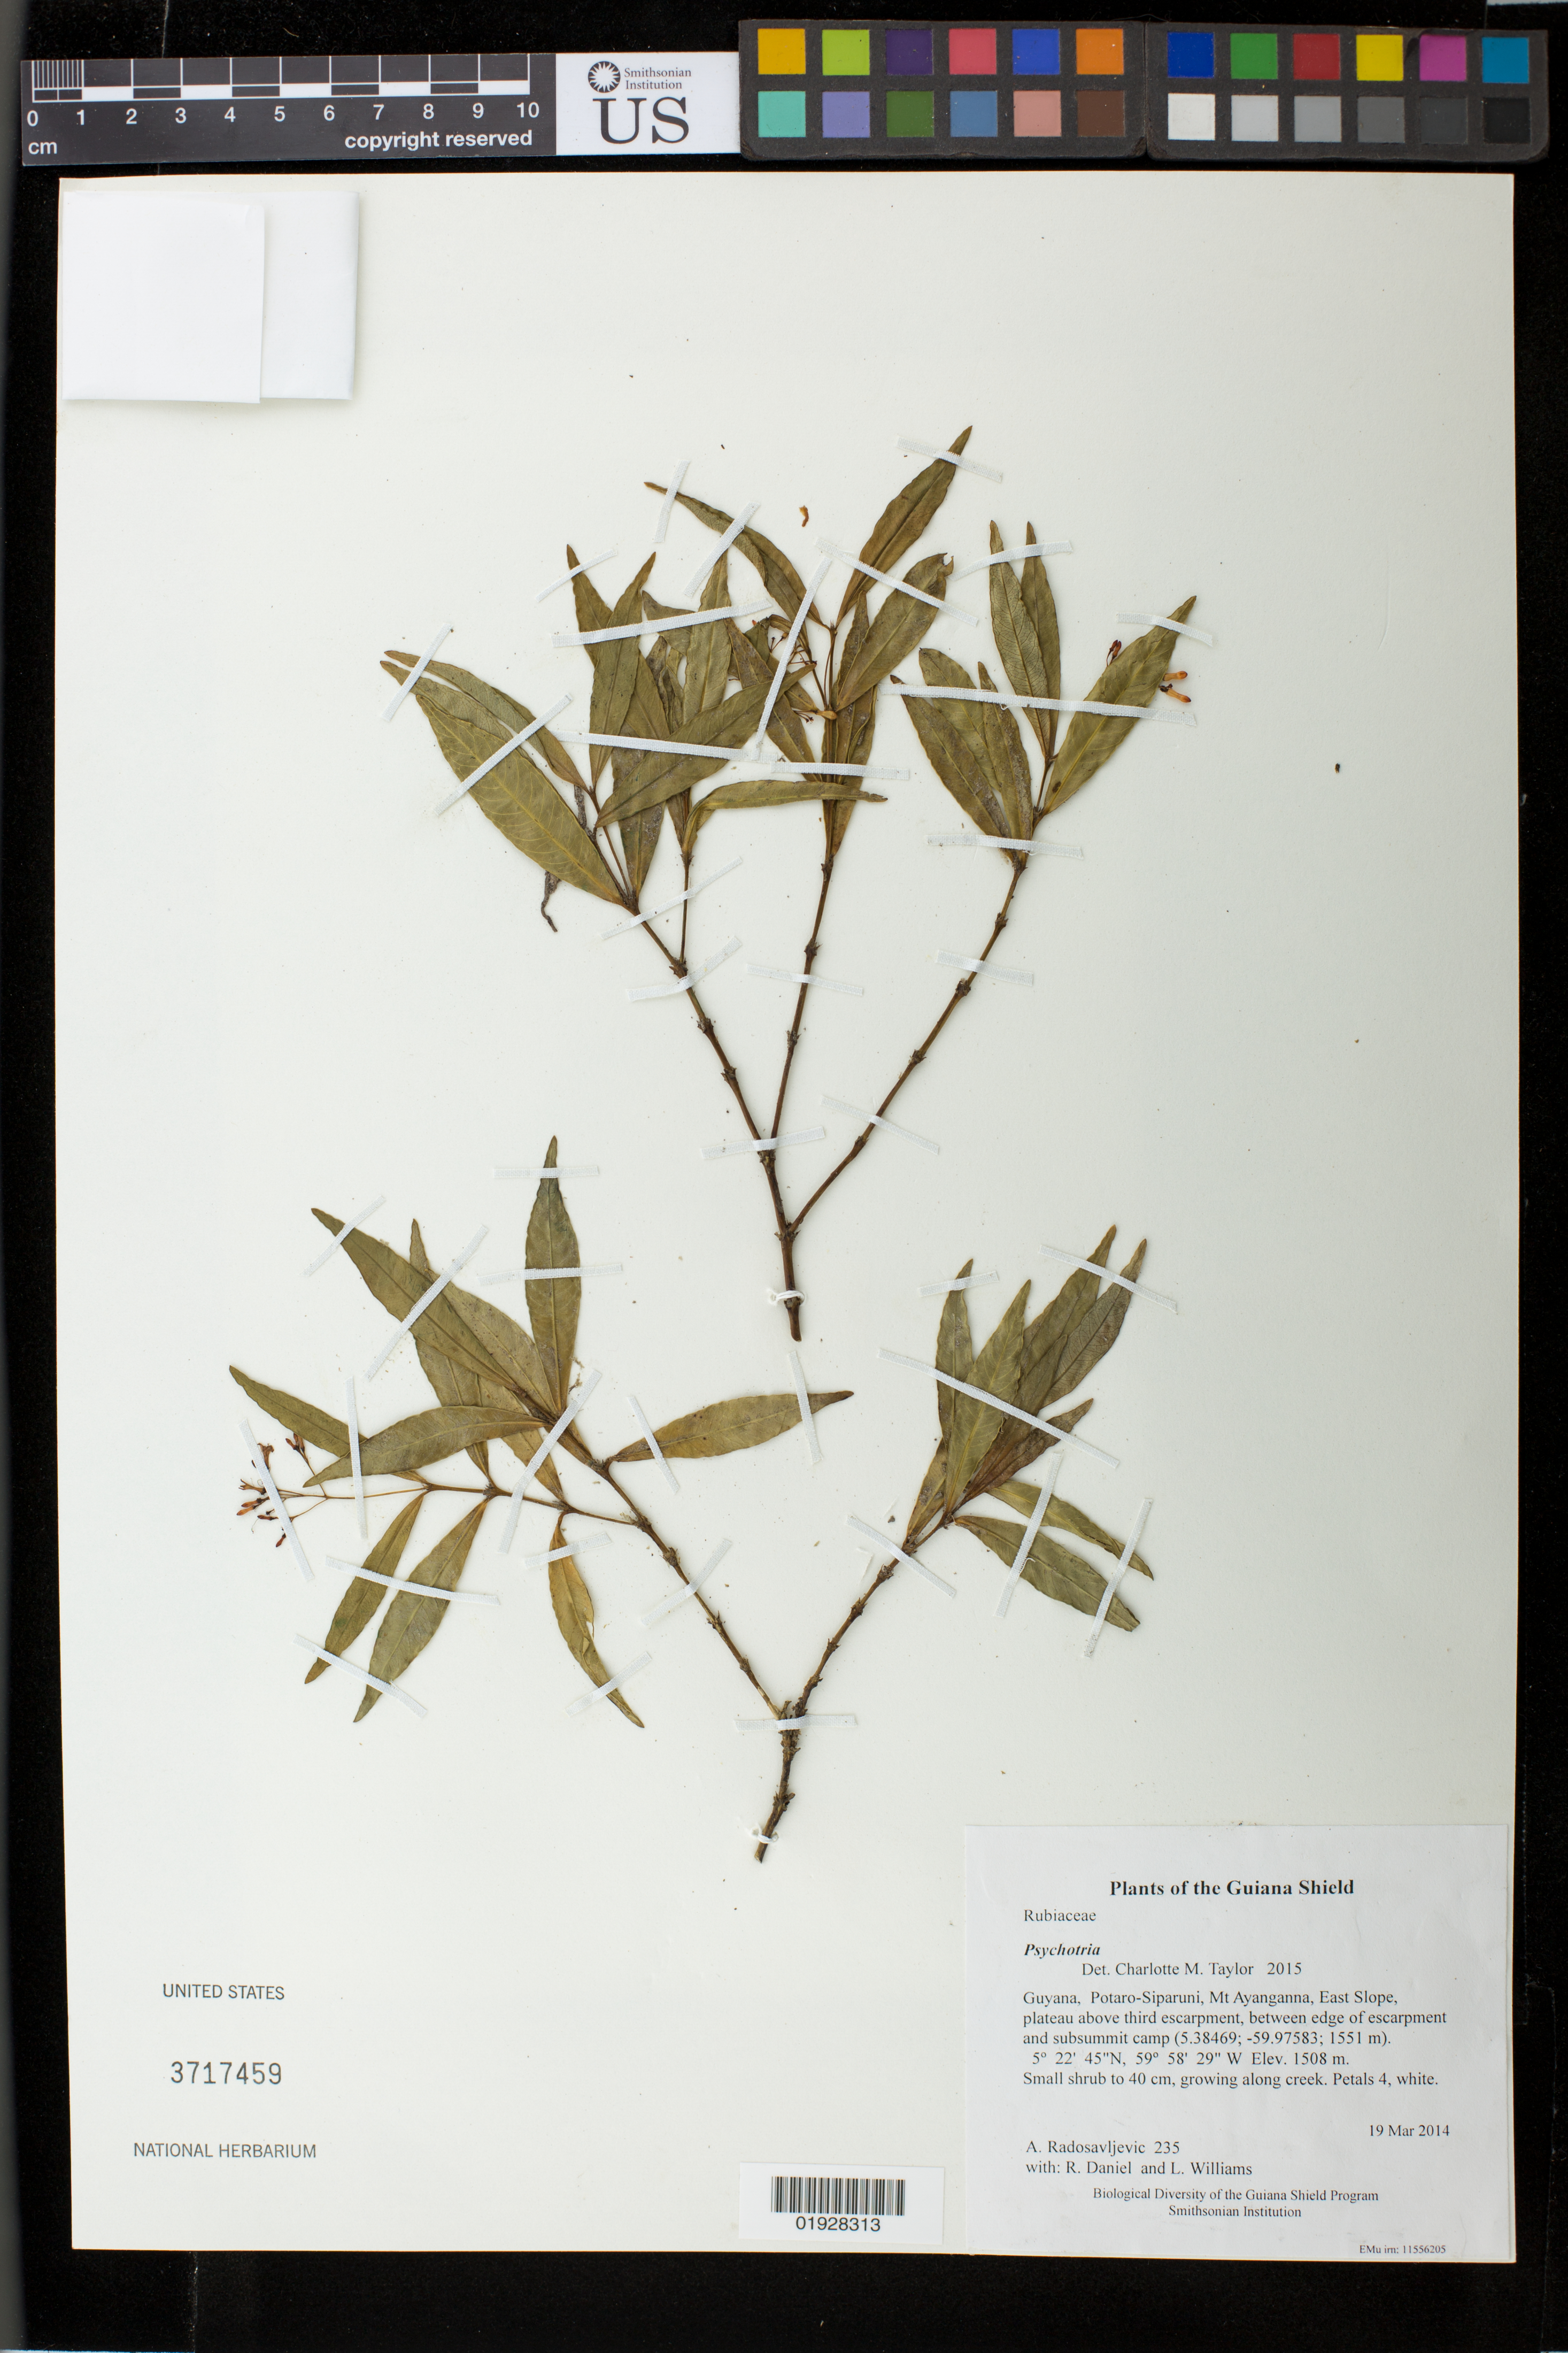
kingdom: Plantae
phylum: Tracheophyta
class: Magnoliopsida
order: Gentianales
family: Rubiaceae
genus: Psychotria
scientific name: Psychotria sp.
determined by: Taylor, Charlotte M.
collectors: A. Radosavljevic, R. Daniel & L. Williams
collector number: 235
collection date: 2014-03-19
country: Guyana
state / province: Potaro-Siparuni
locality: Mt Ayanganna, East Slope, plateau above third escarpment, between edge of escarpment and subsummit camp (5.38469; -59.97583; 1551 m).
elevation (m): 1508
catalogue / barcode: US 3717459